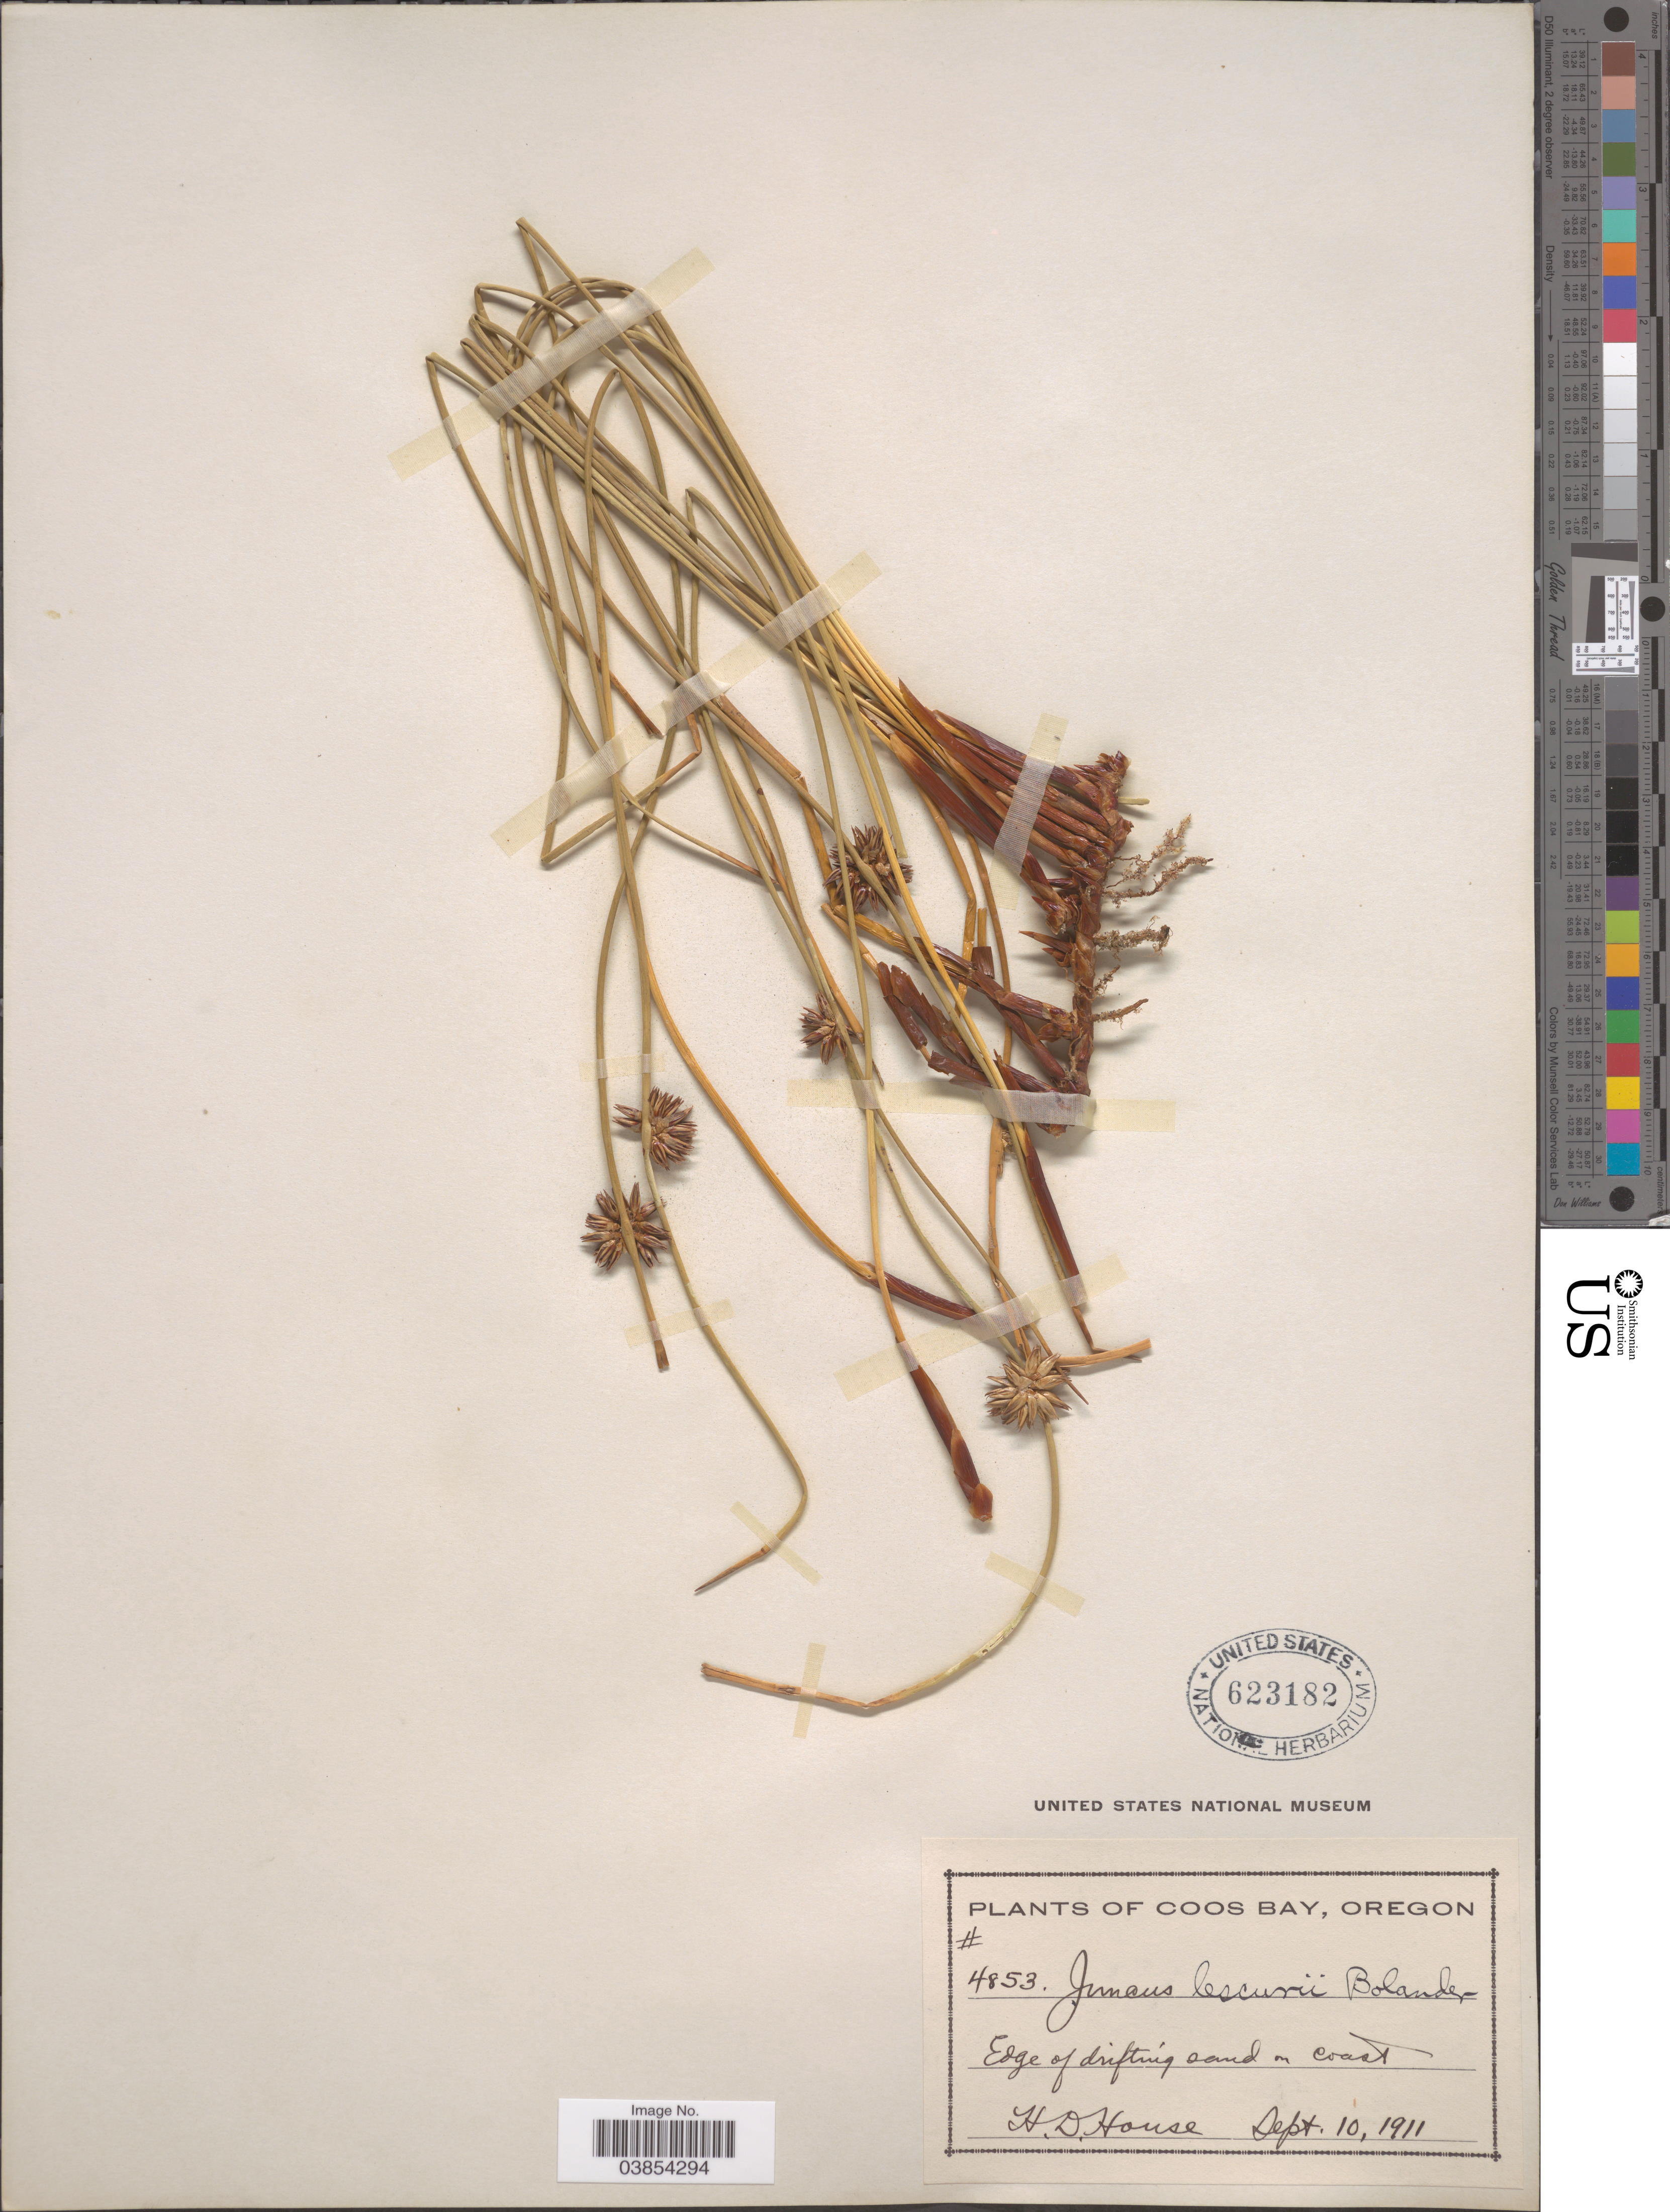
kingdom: Plantae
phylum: Tracheophyta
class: Liliopsida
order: Poales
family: Juncaceae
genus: Juncus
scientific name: Juncus lesueurii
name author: Bol.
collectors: H. D. House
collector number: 4853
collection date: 1911-09-10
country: United States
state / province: Oregon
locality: Coos Bay. Edge of drifting sand on coast.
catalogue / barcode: US 623182